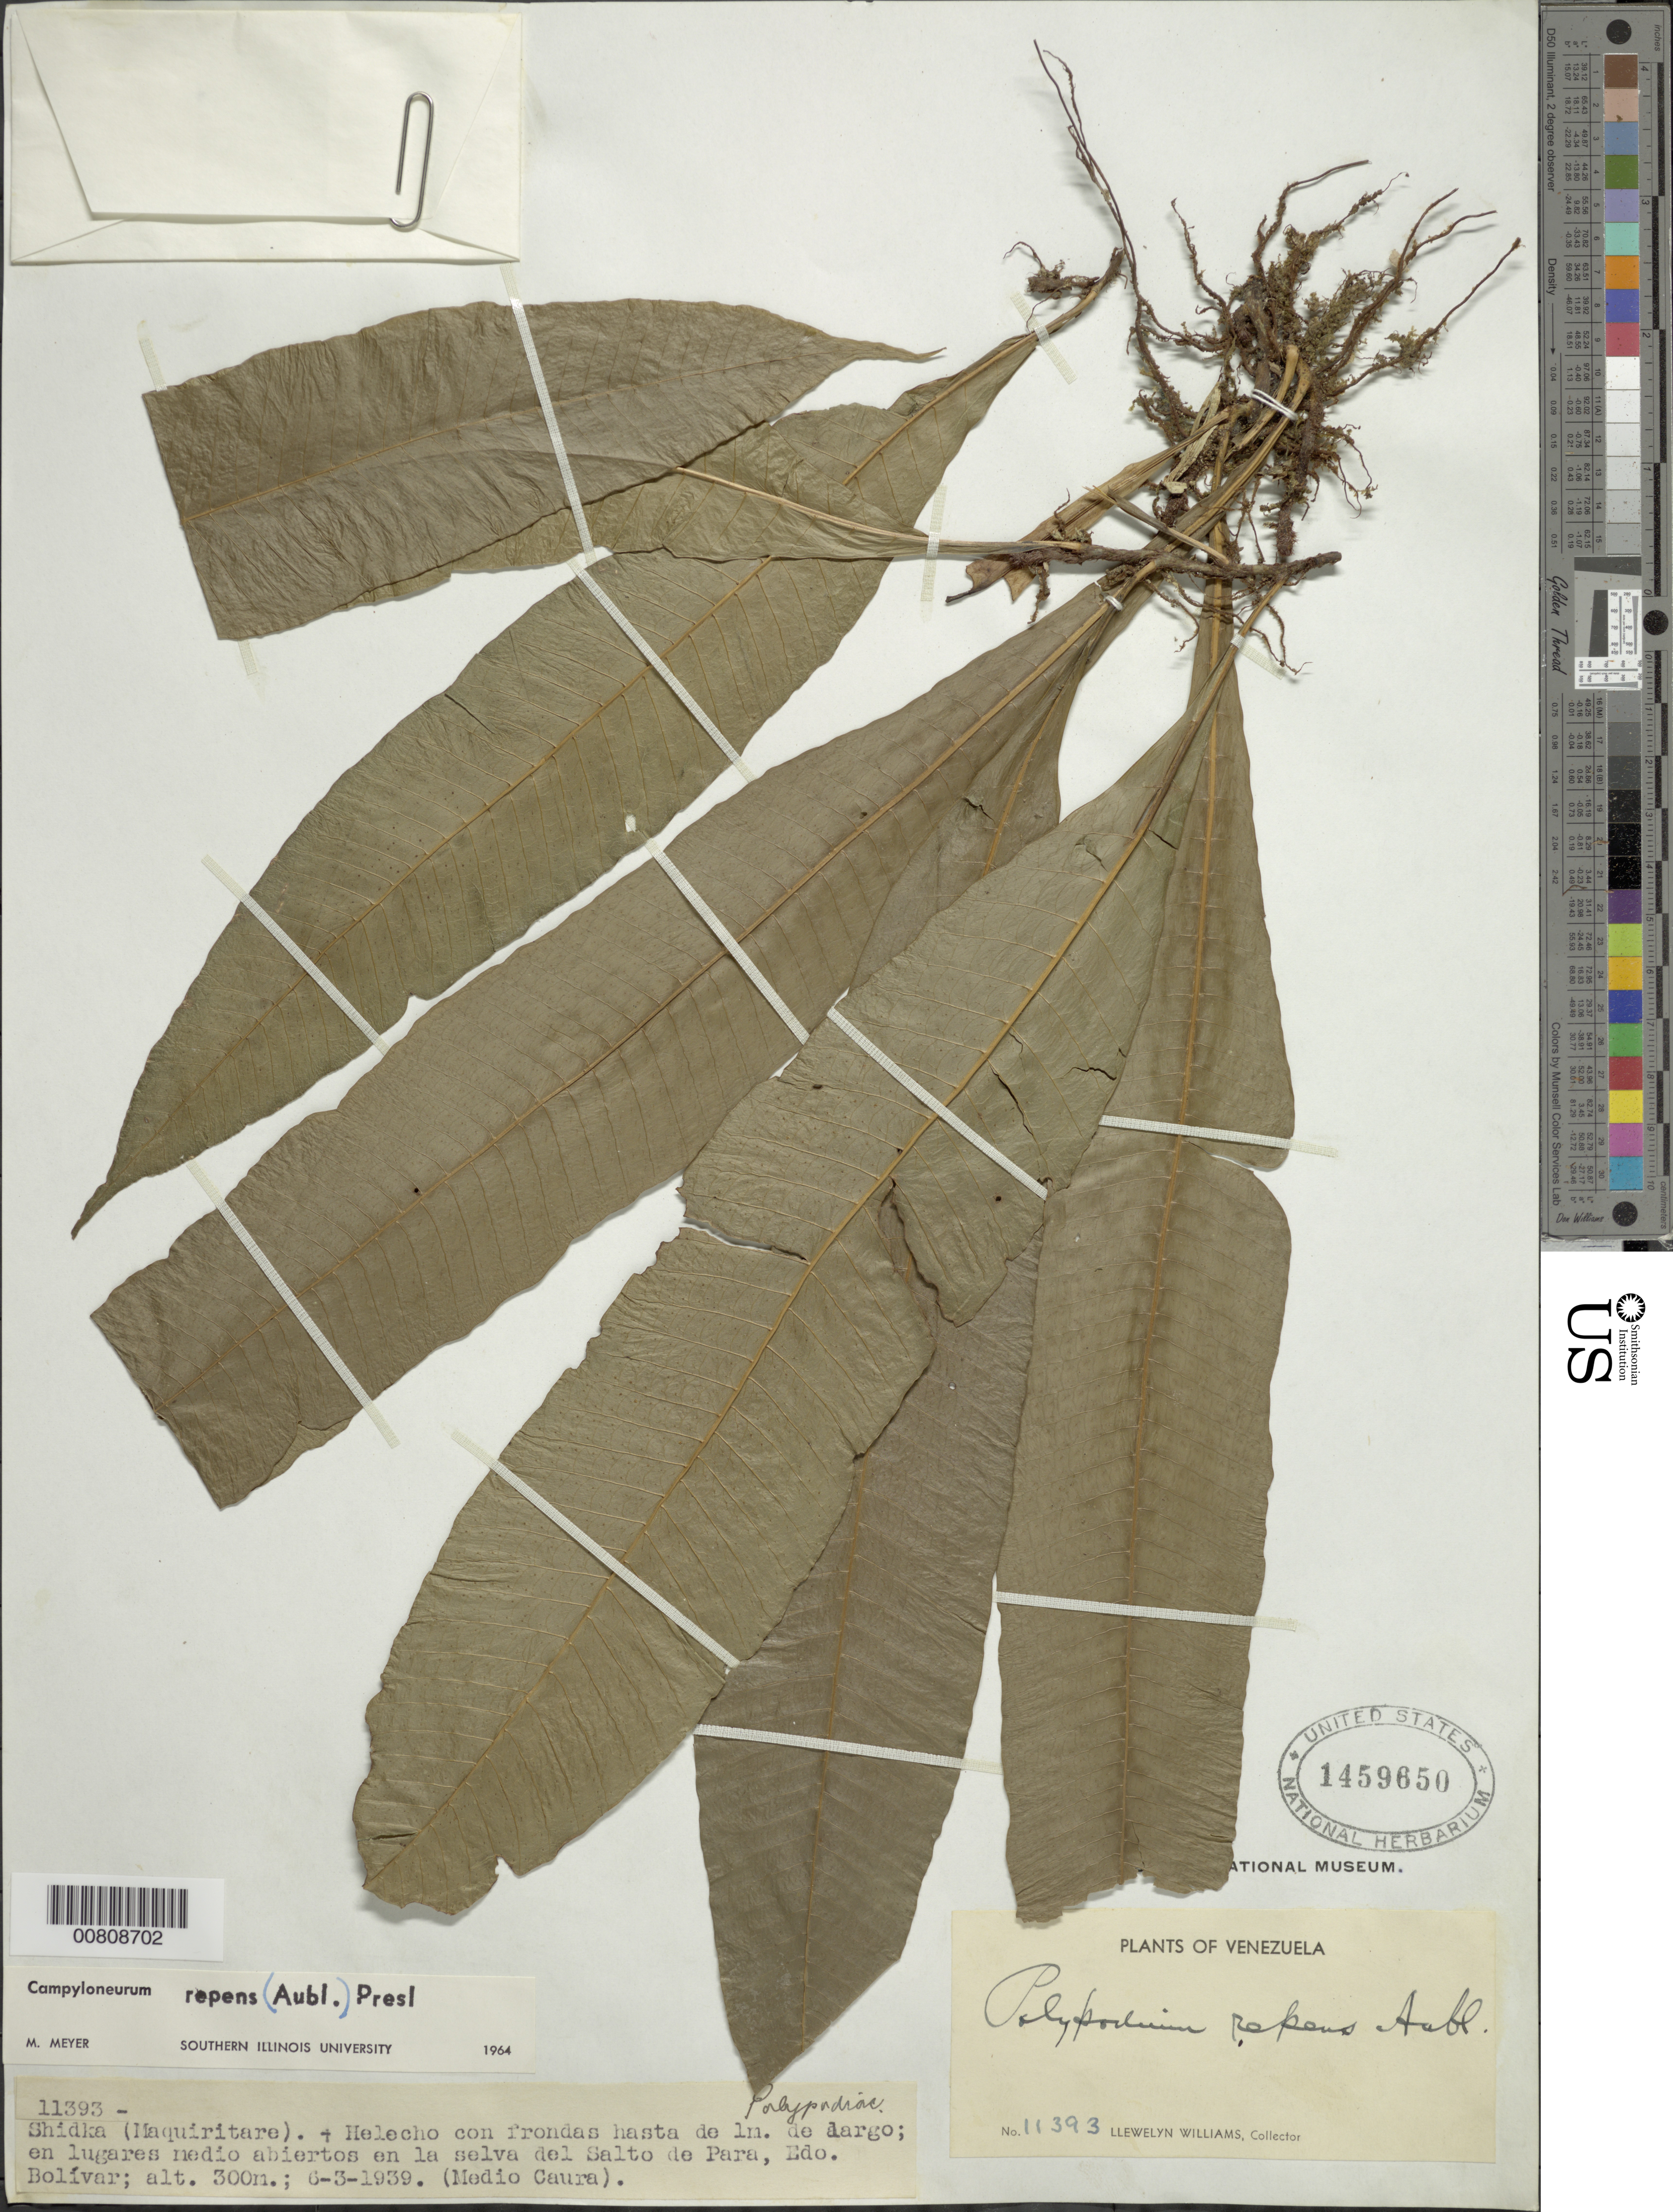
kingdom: Plantae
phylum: Tracheophyta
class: Polypodiopsida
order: Polypodiales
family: Polypodiaceae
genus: Campyloneurum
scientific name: Campyloneurum repens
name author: (Aubl.) C. Presl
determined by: Meyer, M.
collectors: Ll. Williams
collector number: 11393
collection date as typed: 6-Mar-39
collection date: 1939-03-06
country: Venezuela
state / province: Bolívar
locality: Salto de Para, Medio Caura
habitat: Lugares medio abiertos en la selva del salto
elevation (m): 300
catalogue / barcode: US 1459650